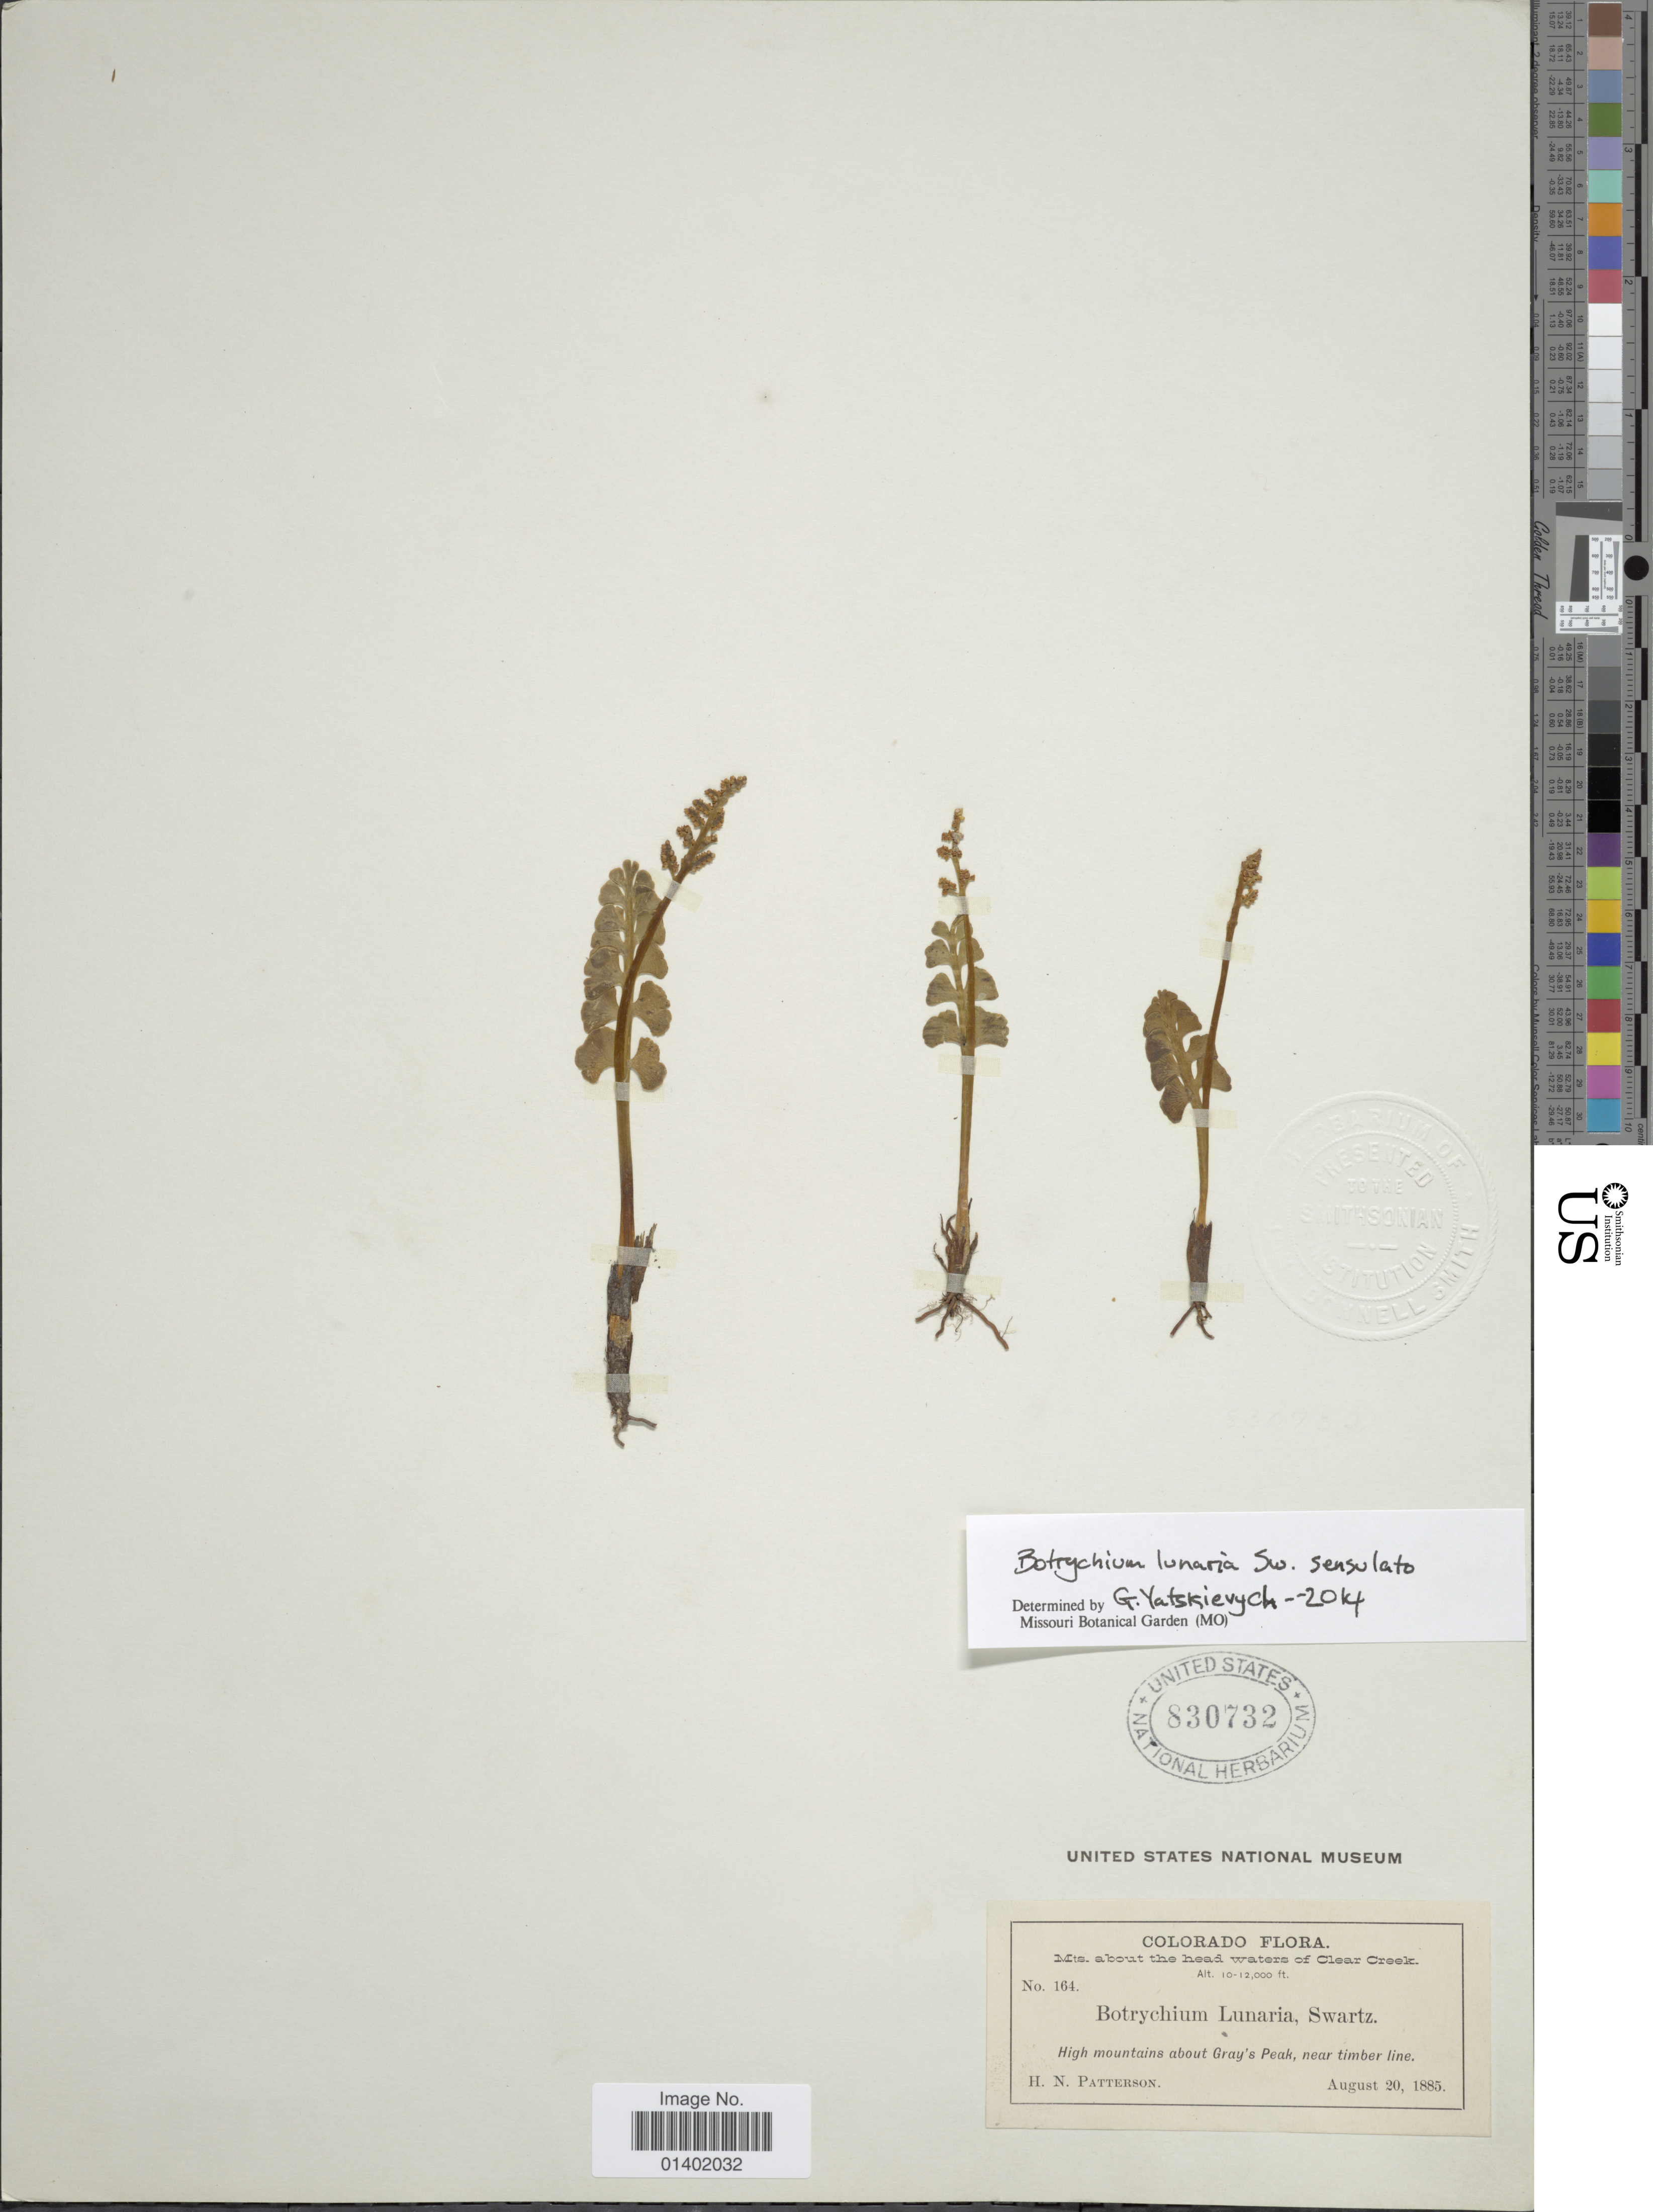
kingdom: Plantae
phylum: Tracheophyta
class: Polypodiopsida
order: Ophioglossales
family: Ophioglossaceae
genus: Botrychium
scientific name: Botrychium lunaria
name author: (L.) Sw.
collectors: H. N. Patterson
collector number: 164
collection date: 1885-08-20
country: United States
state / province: Colorado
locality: Mts. about the head waters of Clear Creek, High mountains about Gray's Peak, near timber line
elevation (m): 3048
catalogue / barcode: US 830732